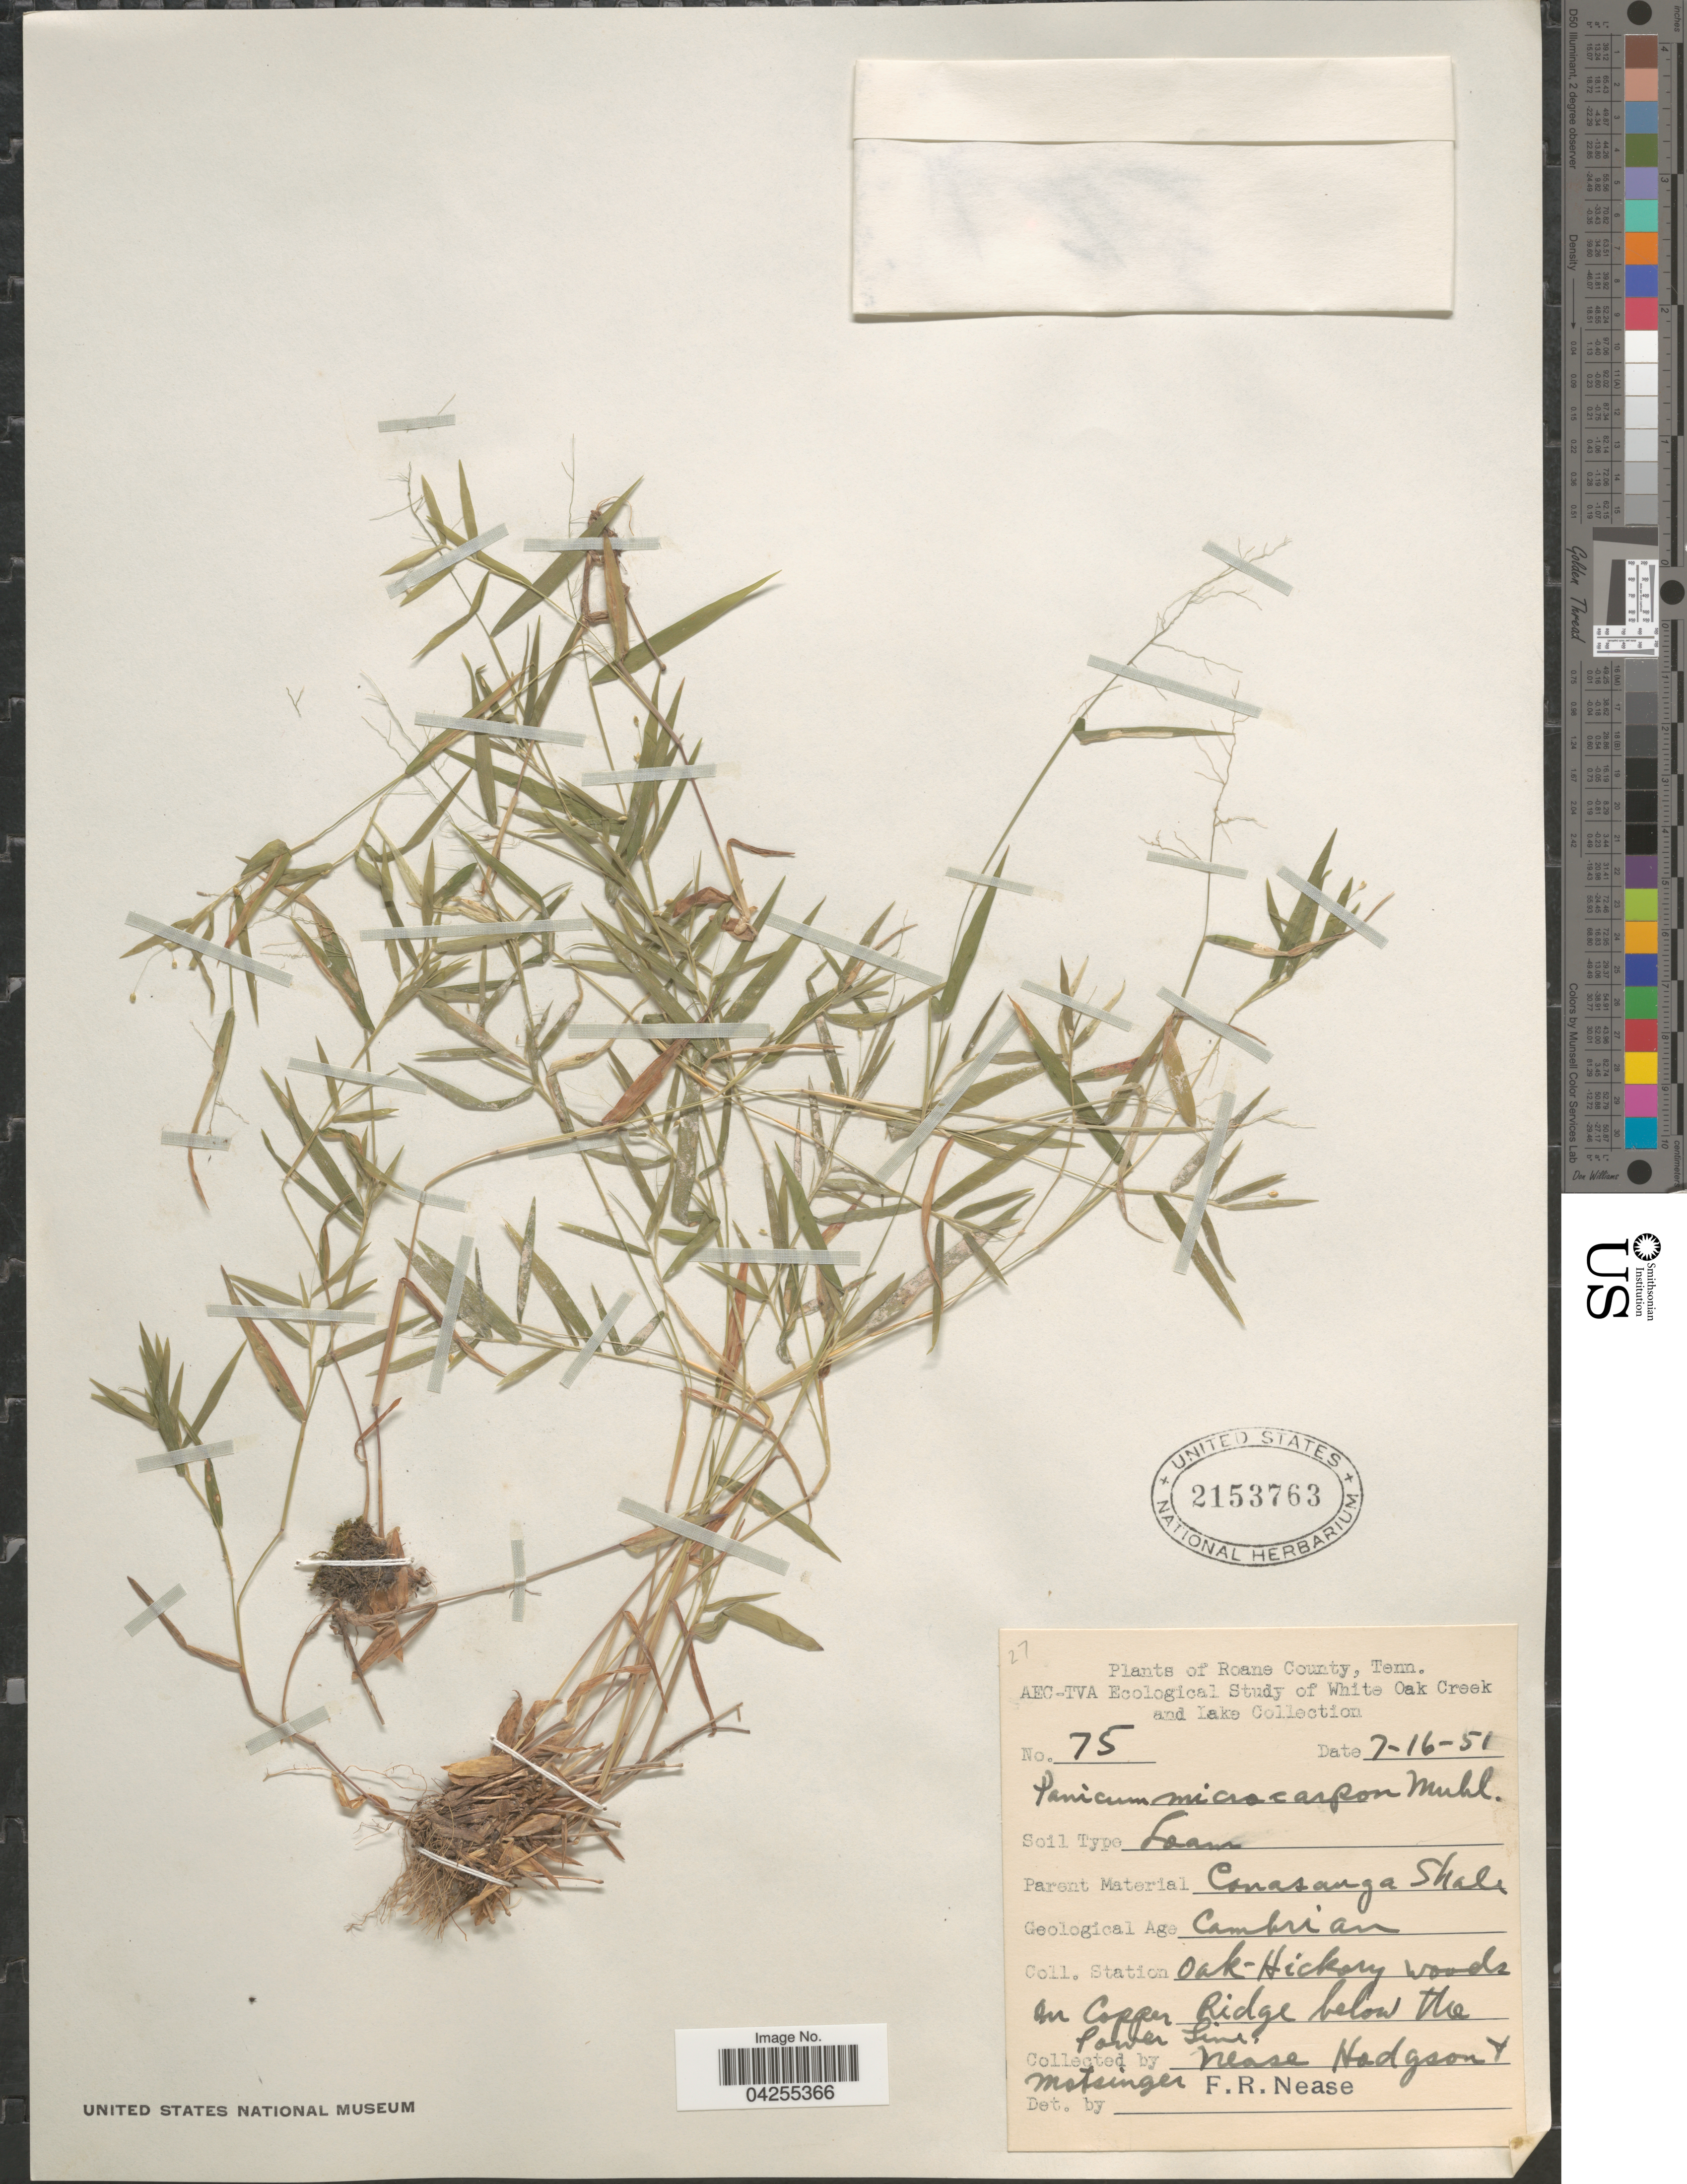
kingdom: Plantae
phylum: Tracheophyta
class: Liliopsida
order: Poales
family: Poaceae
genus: Dichanthelium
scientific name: Dichanthelium dichotomum var. dichotomum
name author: (L.) Gould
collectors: F. Nease, -. Hodgson & Motsinger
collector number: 75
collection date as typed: Transcribed d/m/y: 16/7/51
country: United States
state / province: Tennessee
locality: Roane County. Coll. Station Oak-Hickory woods on Copper Ridge below the Power Line.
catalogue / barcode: US 2153763